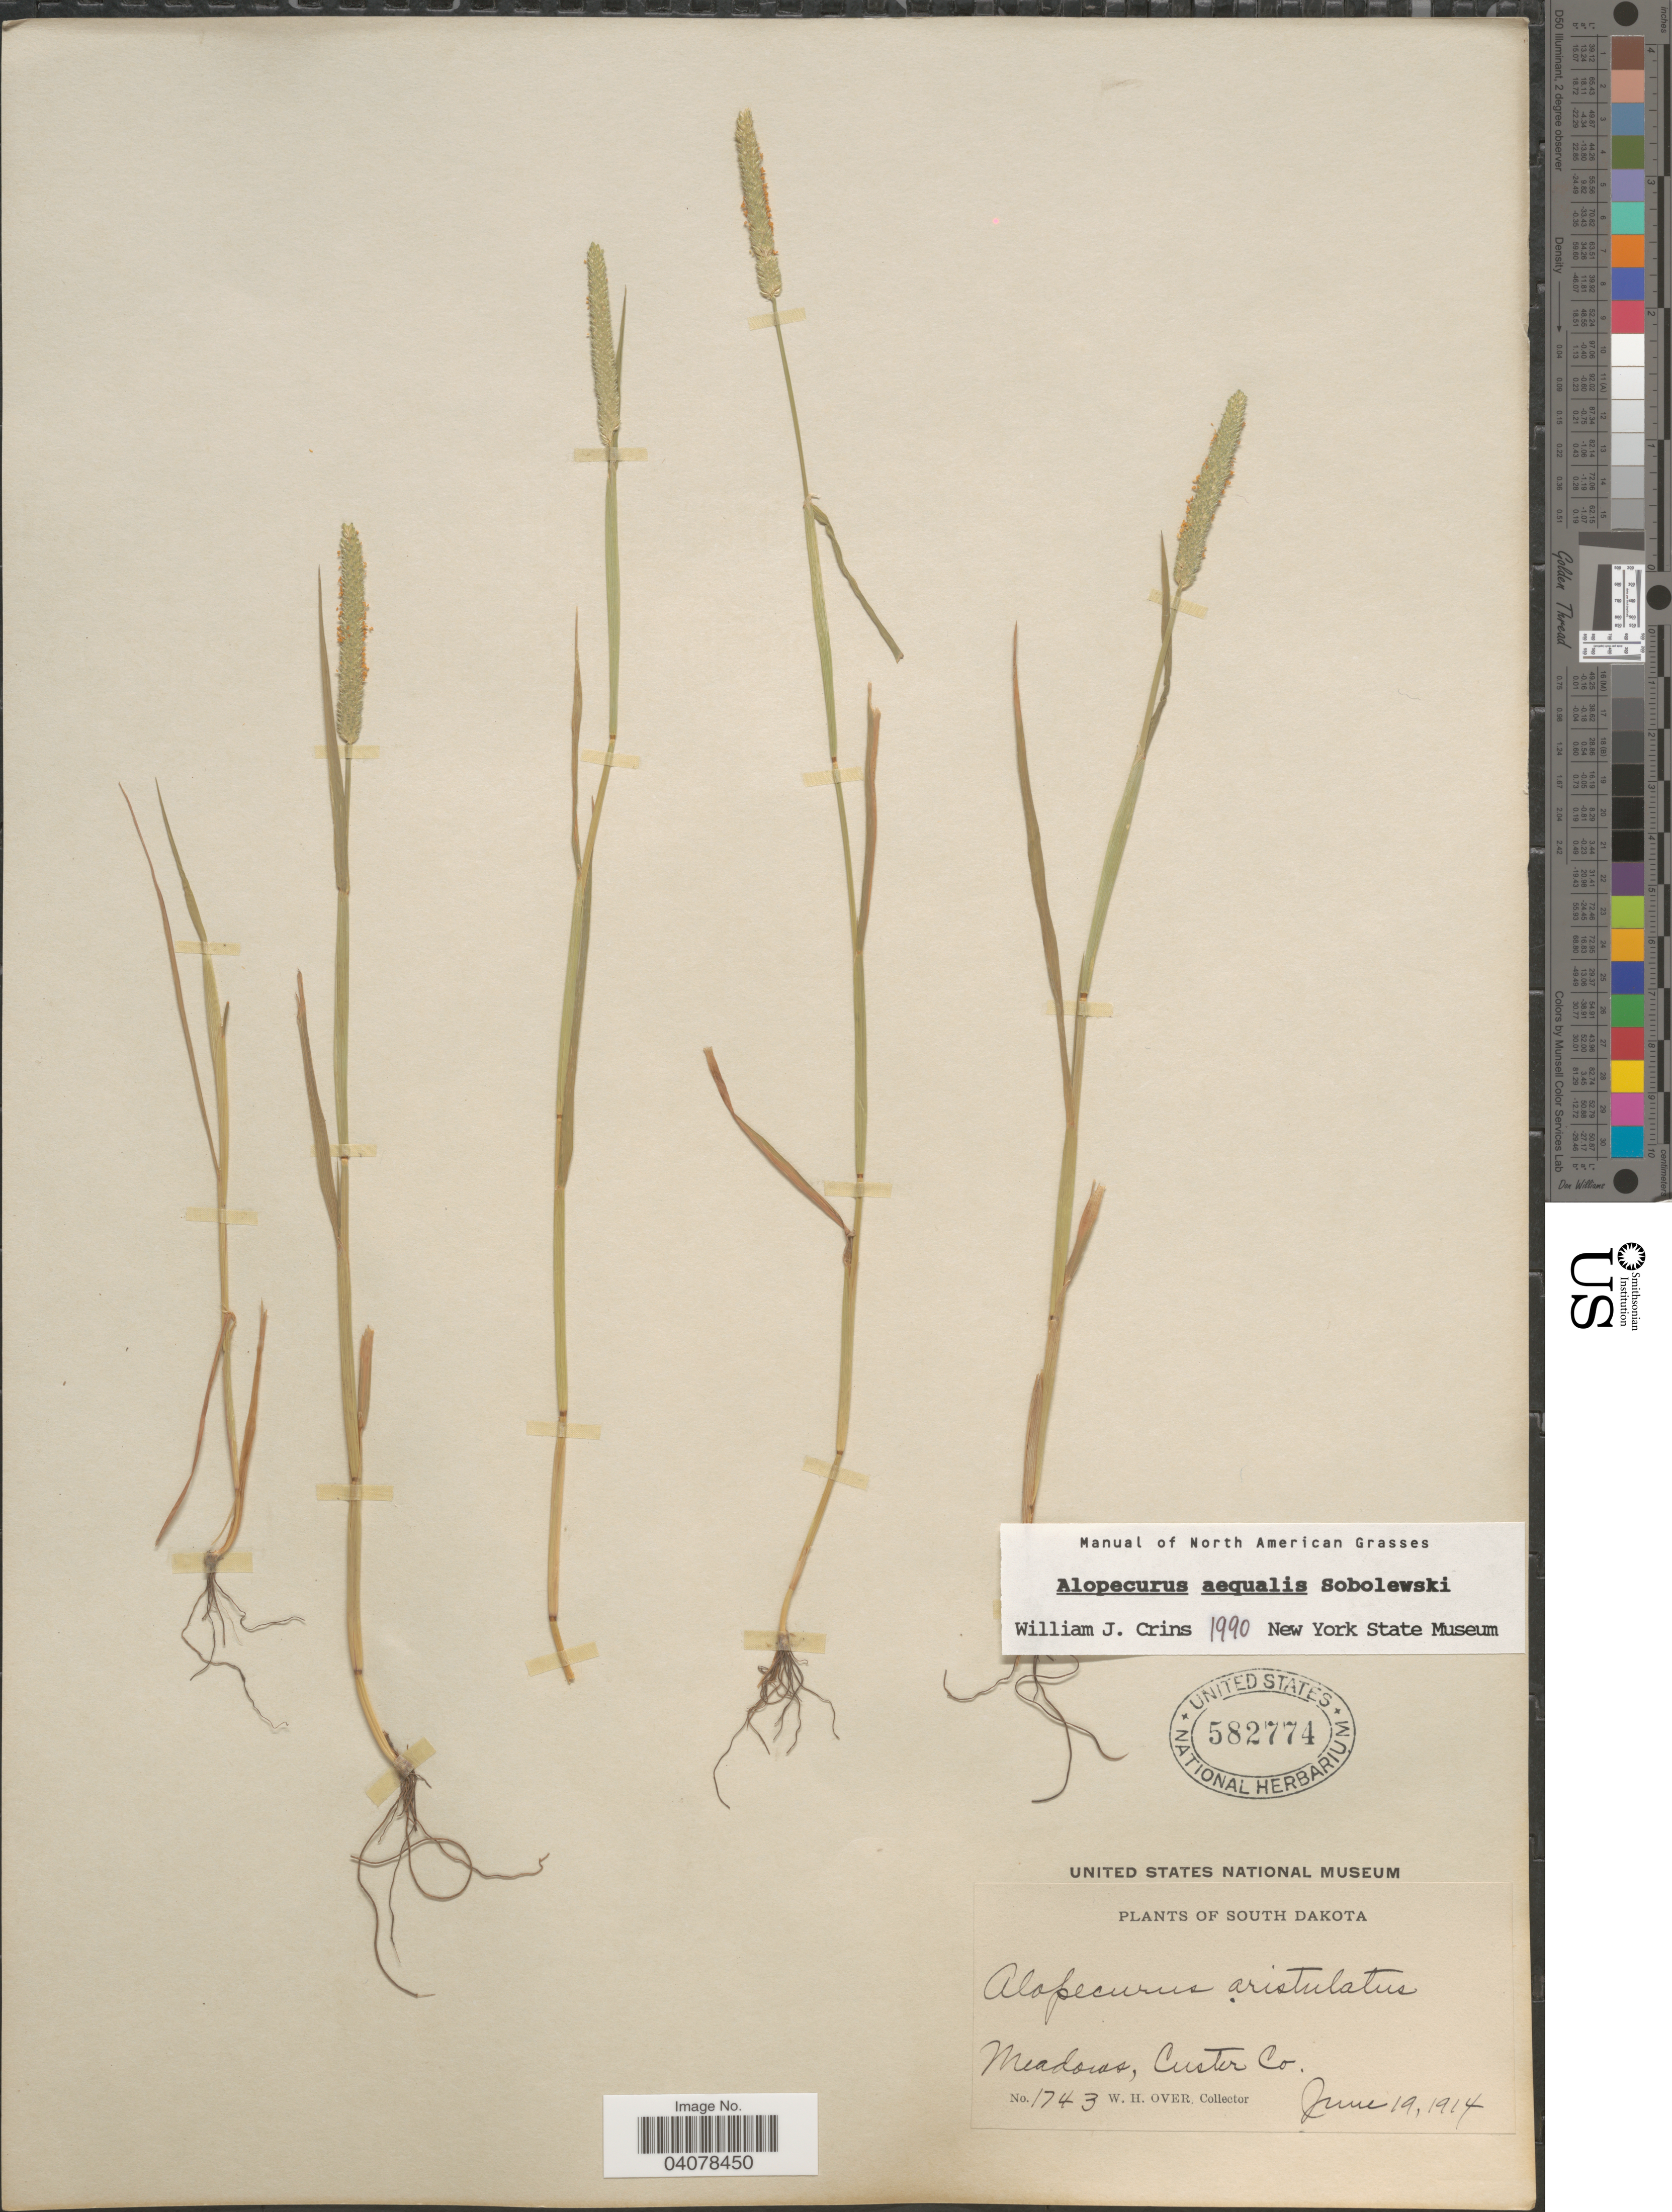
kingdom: Plantae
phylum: Tracheophyta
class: Liliopsida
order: Poales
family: Poaceae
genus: Alopecurus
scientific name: Alopecurus aequalis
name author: Sobol.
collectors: W. Over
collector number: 1743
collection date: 1914-06-19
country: United States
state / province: South Dakota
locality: Meadows, Custer Co.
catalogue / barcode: US 582774